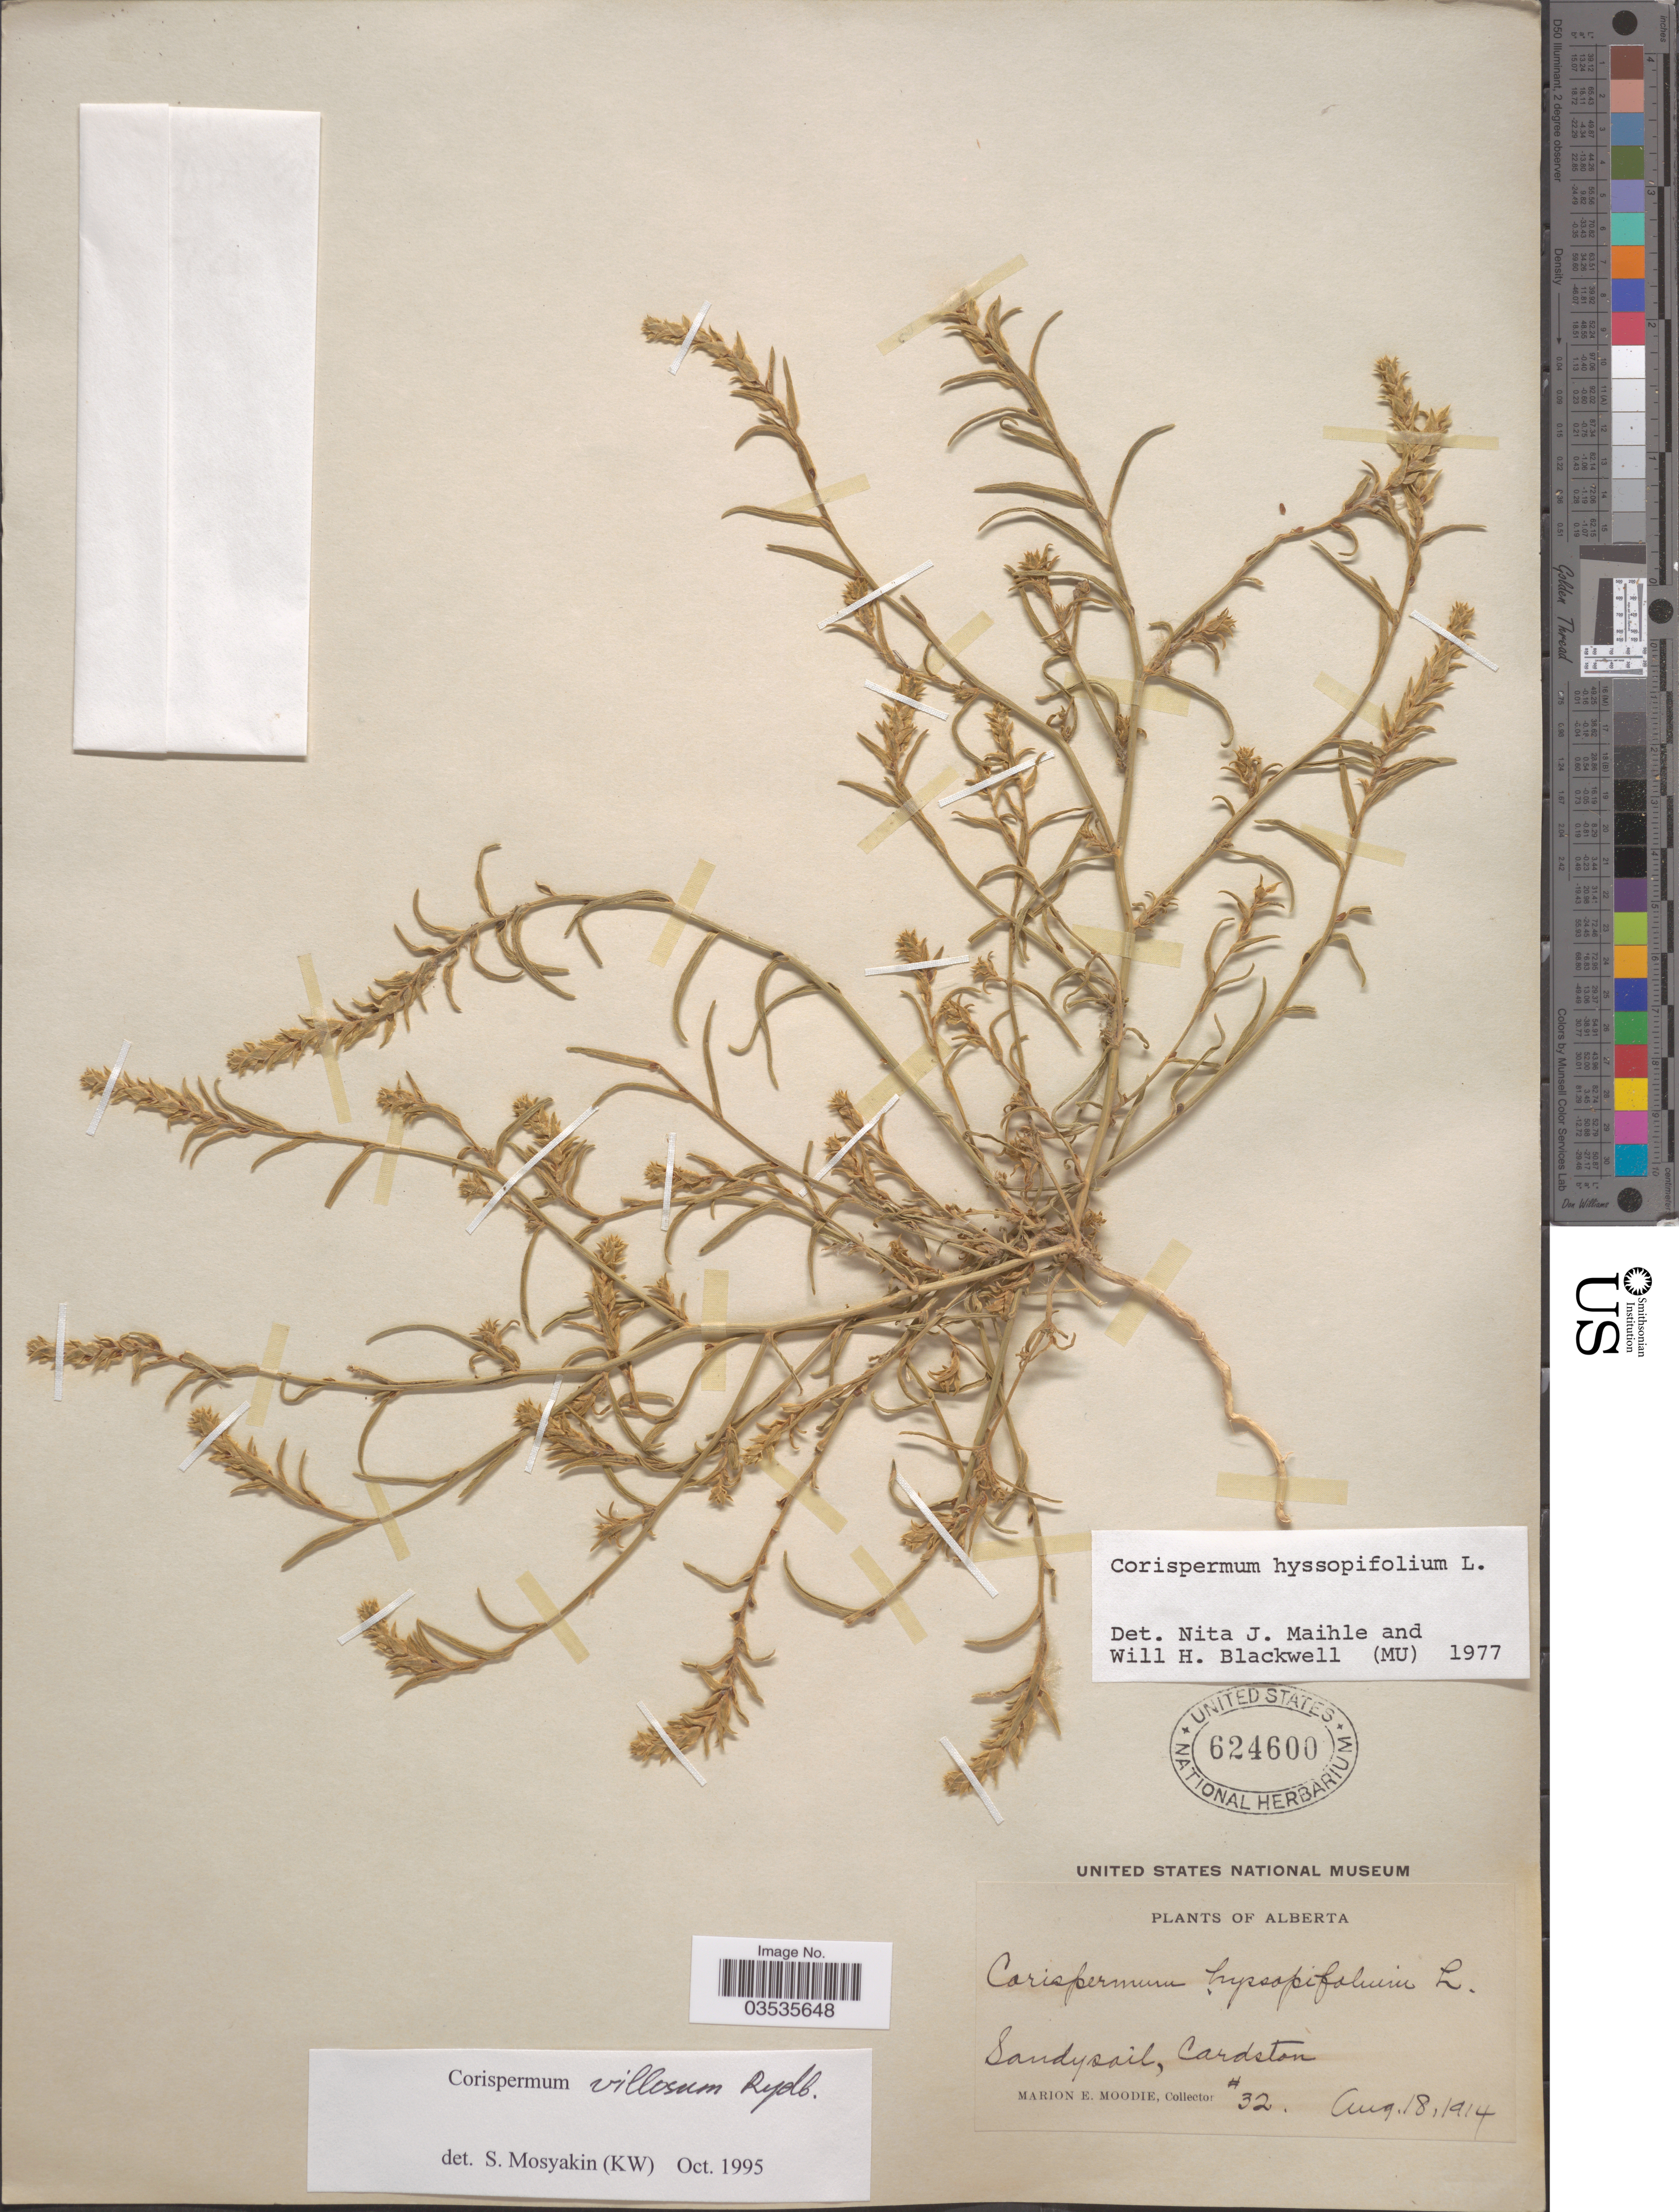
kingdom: Plantae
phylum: Tracheophyta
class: Magnoliopsida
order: Caryophyllales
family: Amaranthaceae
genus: Corispermum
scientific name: Corispermum villosum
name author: Rydb.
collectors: M. E. Moodie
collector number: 32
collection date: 1914-08-18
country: Canada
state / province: Alberta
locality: Cardston.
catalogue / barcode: US 624600